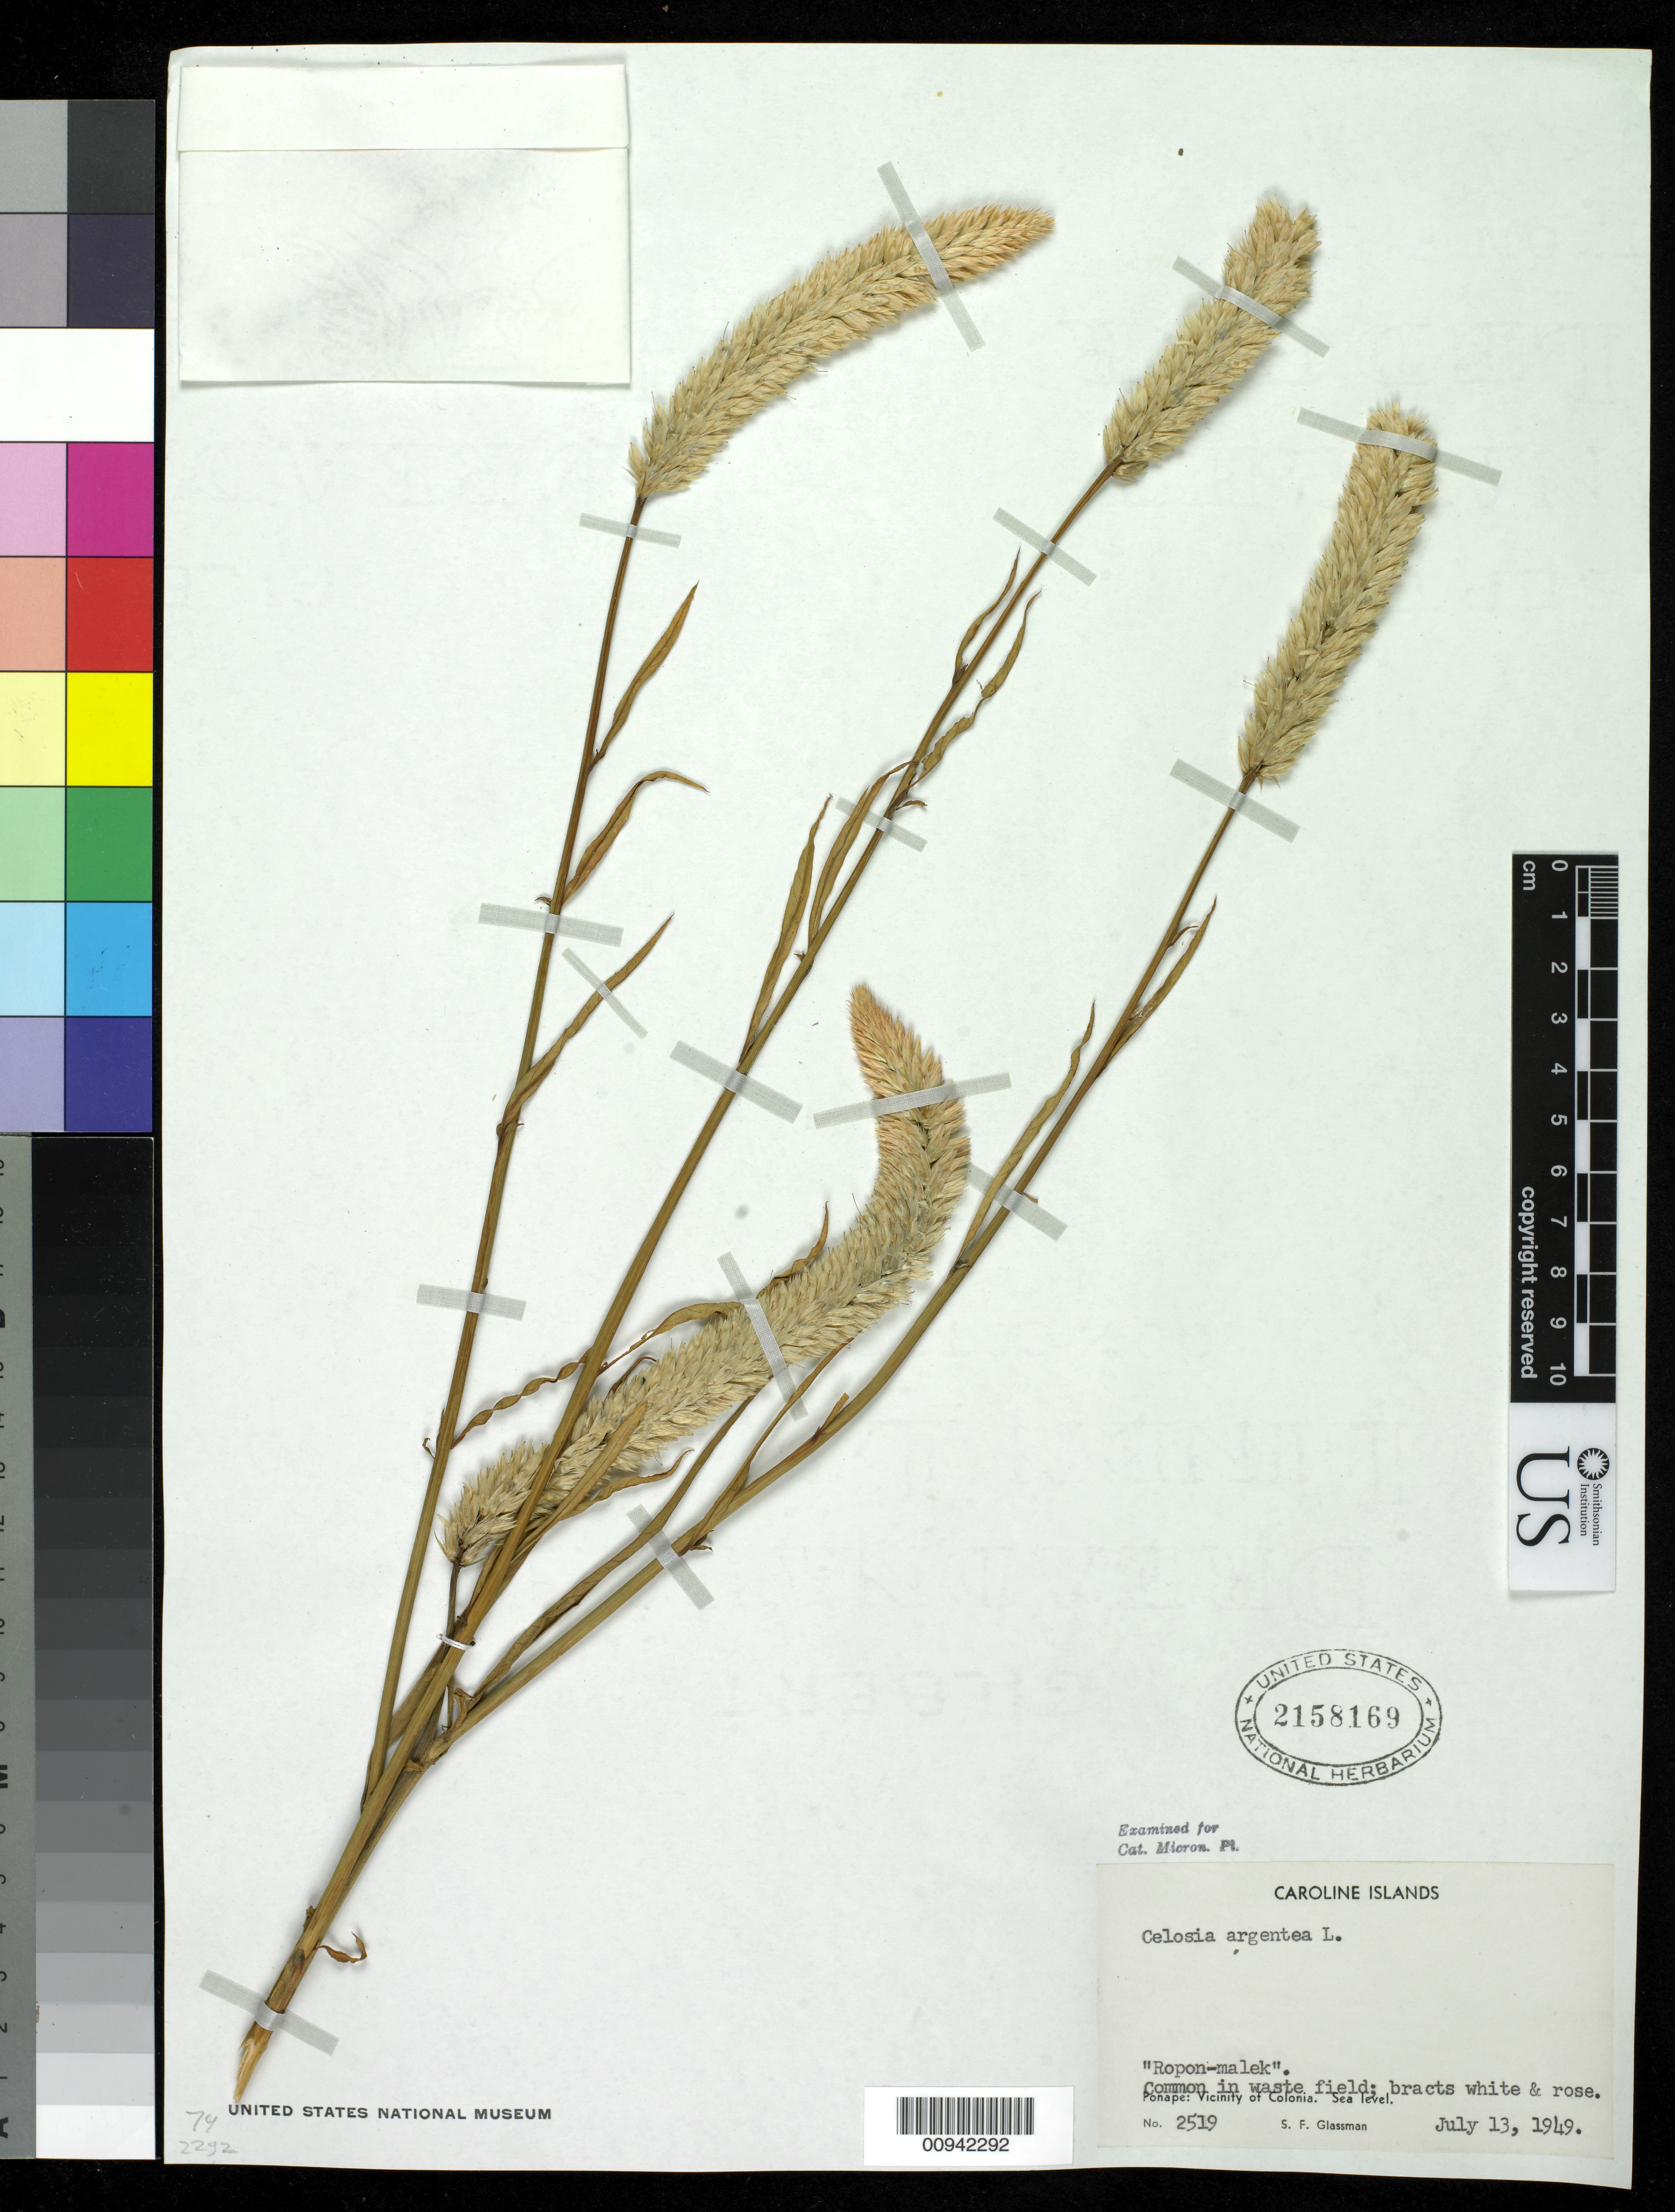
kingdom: Plantae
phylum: Tracheophyta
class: Magnoliopsida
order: Caryophyllales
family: Amaranthaceae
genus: Celosia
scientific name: Celosia argentea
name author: L.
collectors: S. F. Glassman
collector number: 2519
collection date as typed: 13 Jul 1949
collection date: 1949-07-13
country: Micronesia, Federated States of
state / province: Pohnpei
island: Pohnpei [Ponape]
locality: Vicinity of Colonia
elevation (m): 0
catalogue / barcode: US 2158169